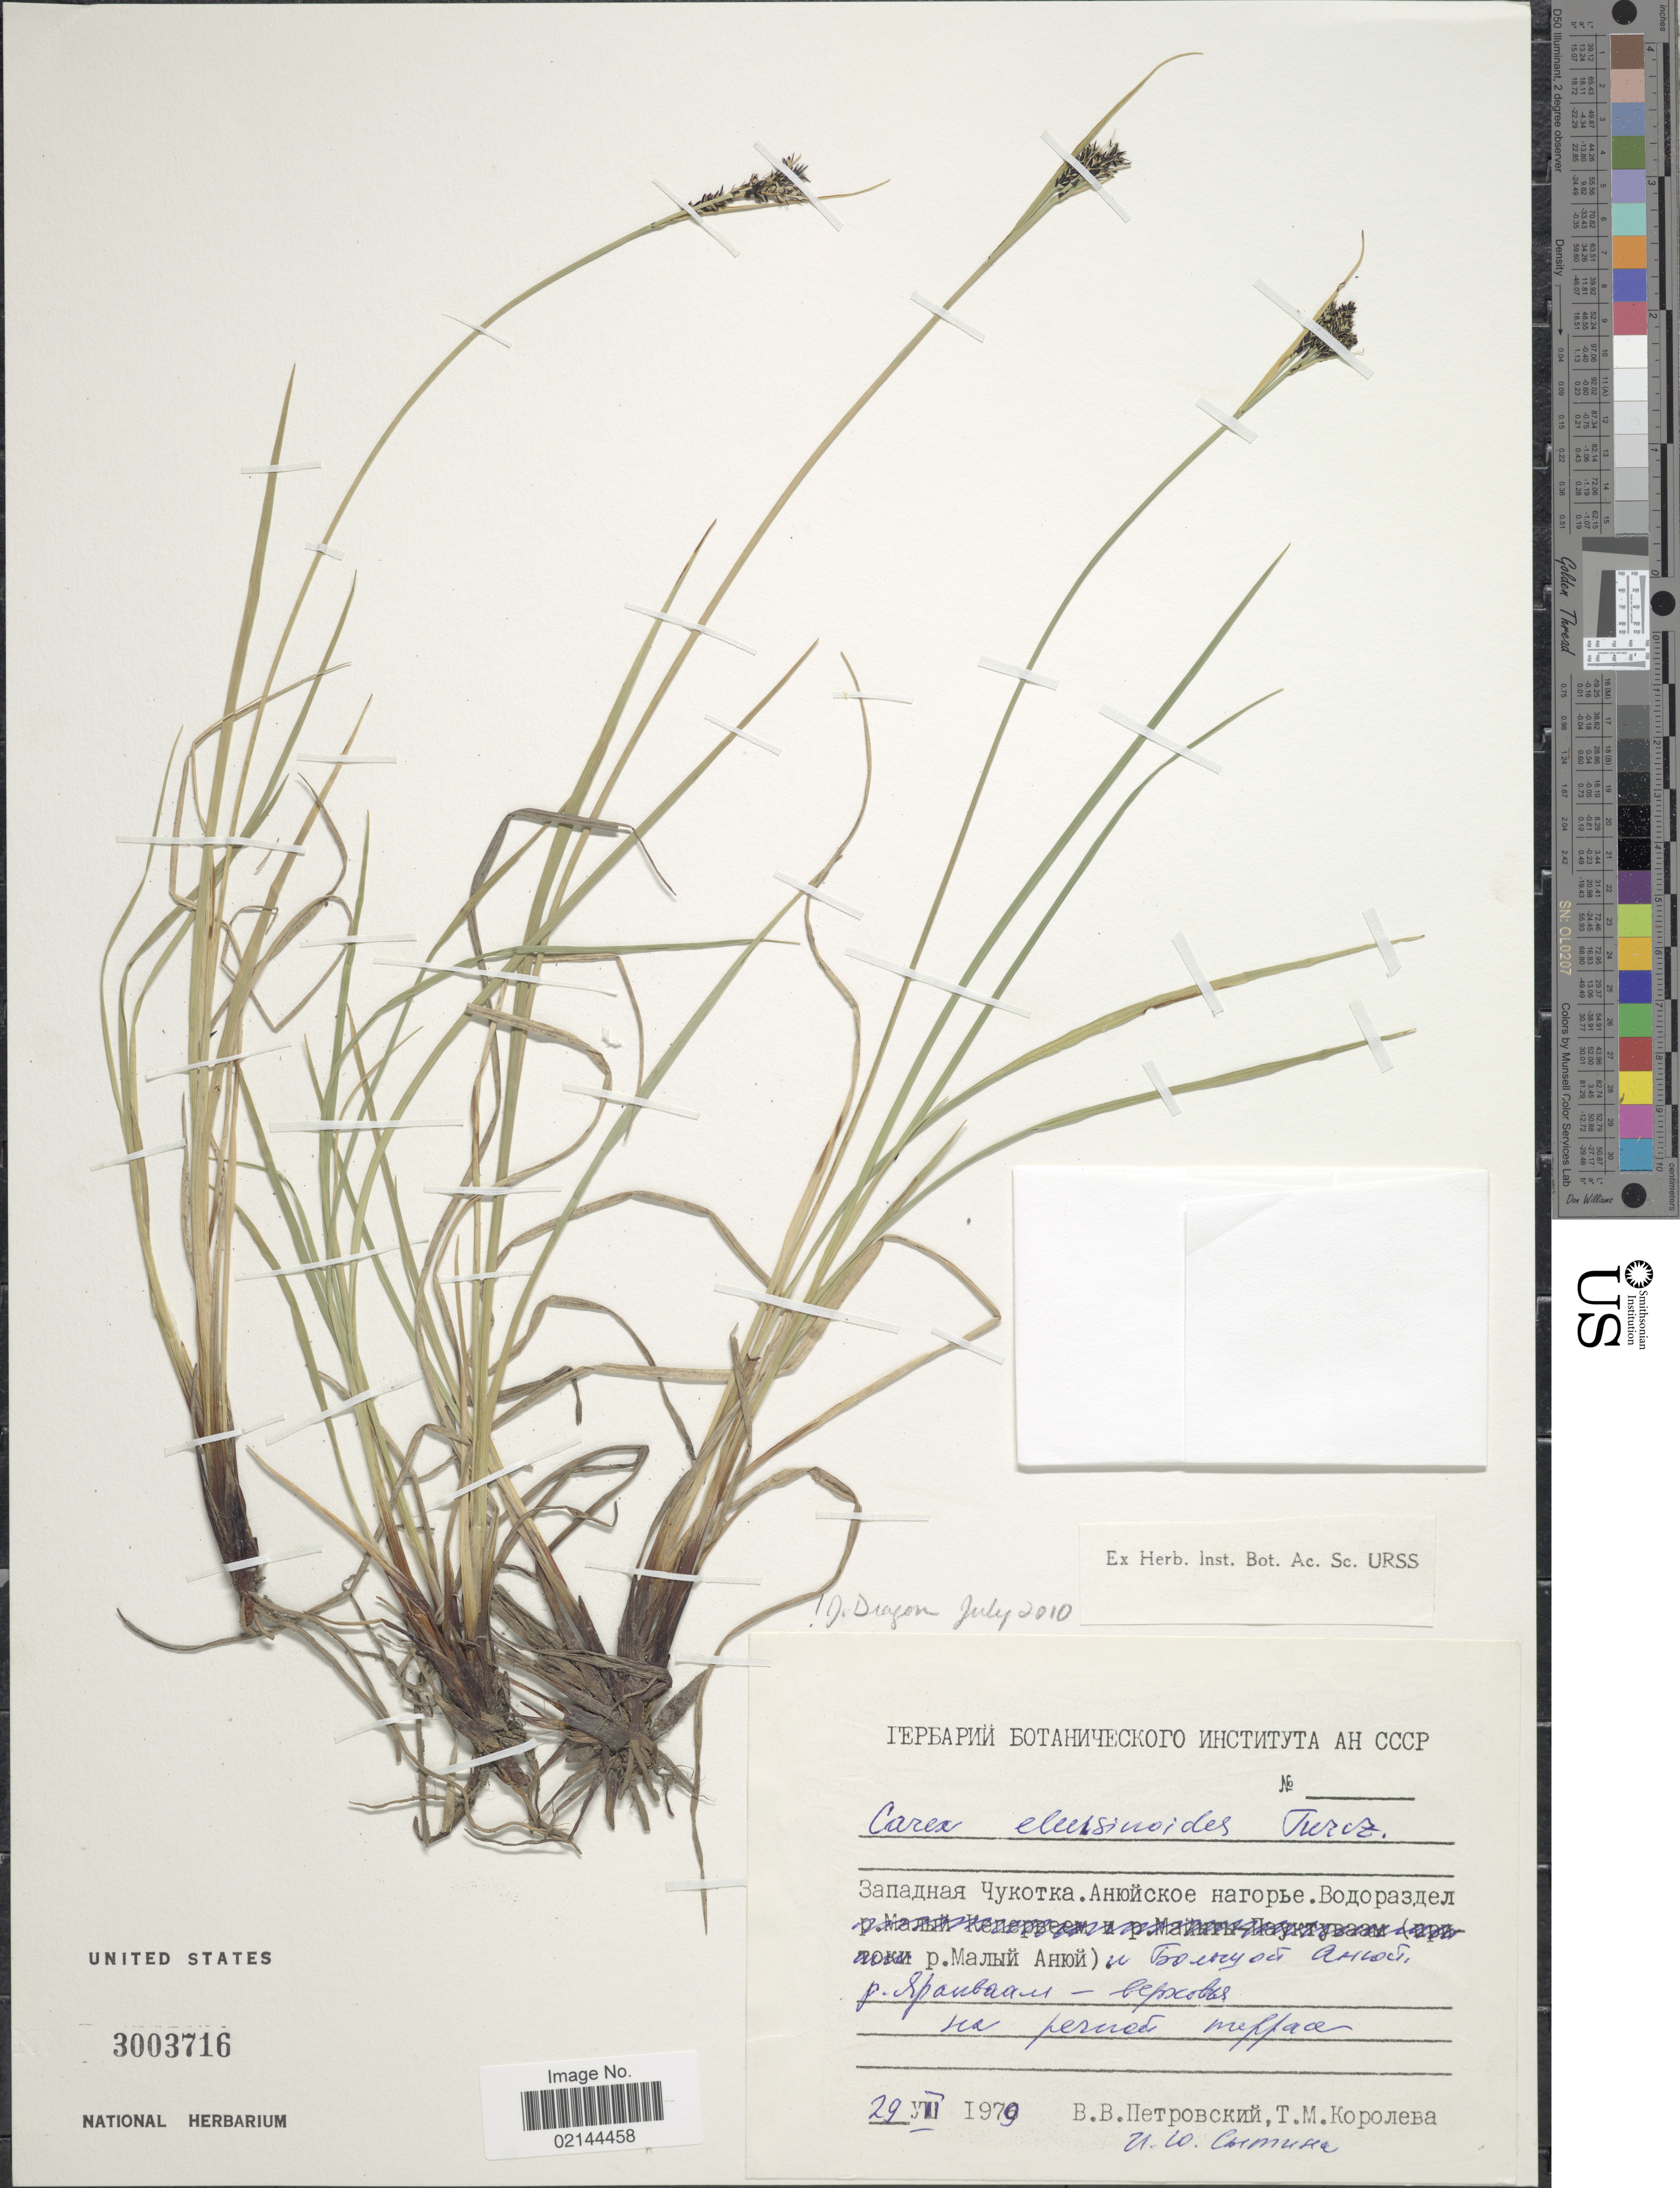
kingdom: Plantae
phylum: Tracheophyta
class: Liliopsida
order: Poales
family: Cyperaceae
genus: Carex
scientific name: Carex eleusinoides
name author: Turcz. ex Kunth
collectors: Collector illegible, Collector illegible & Collector illegible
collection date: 1979-07-29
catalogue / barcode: US 3003716